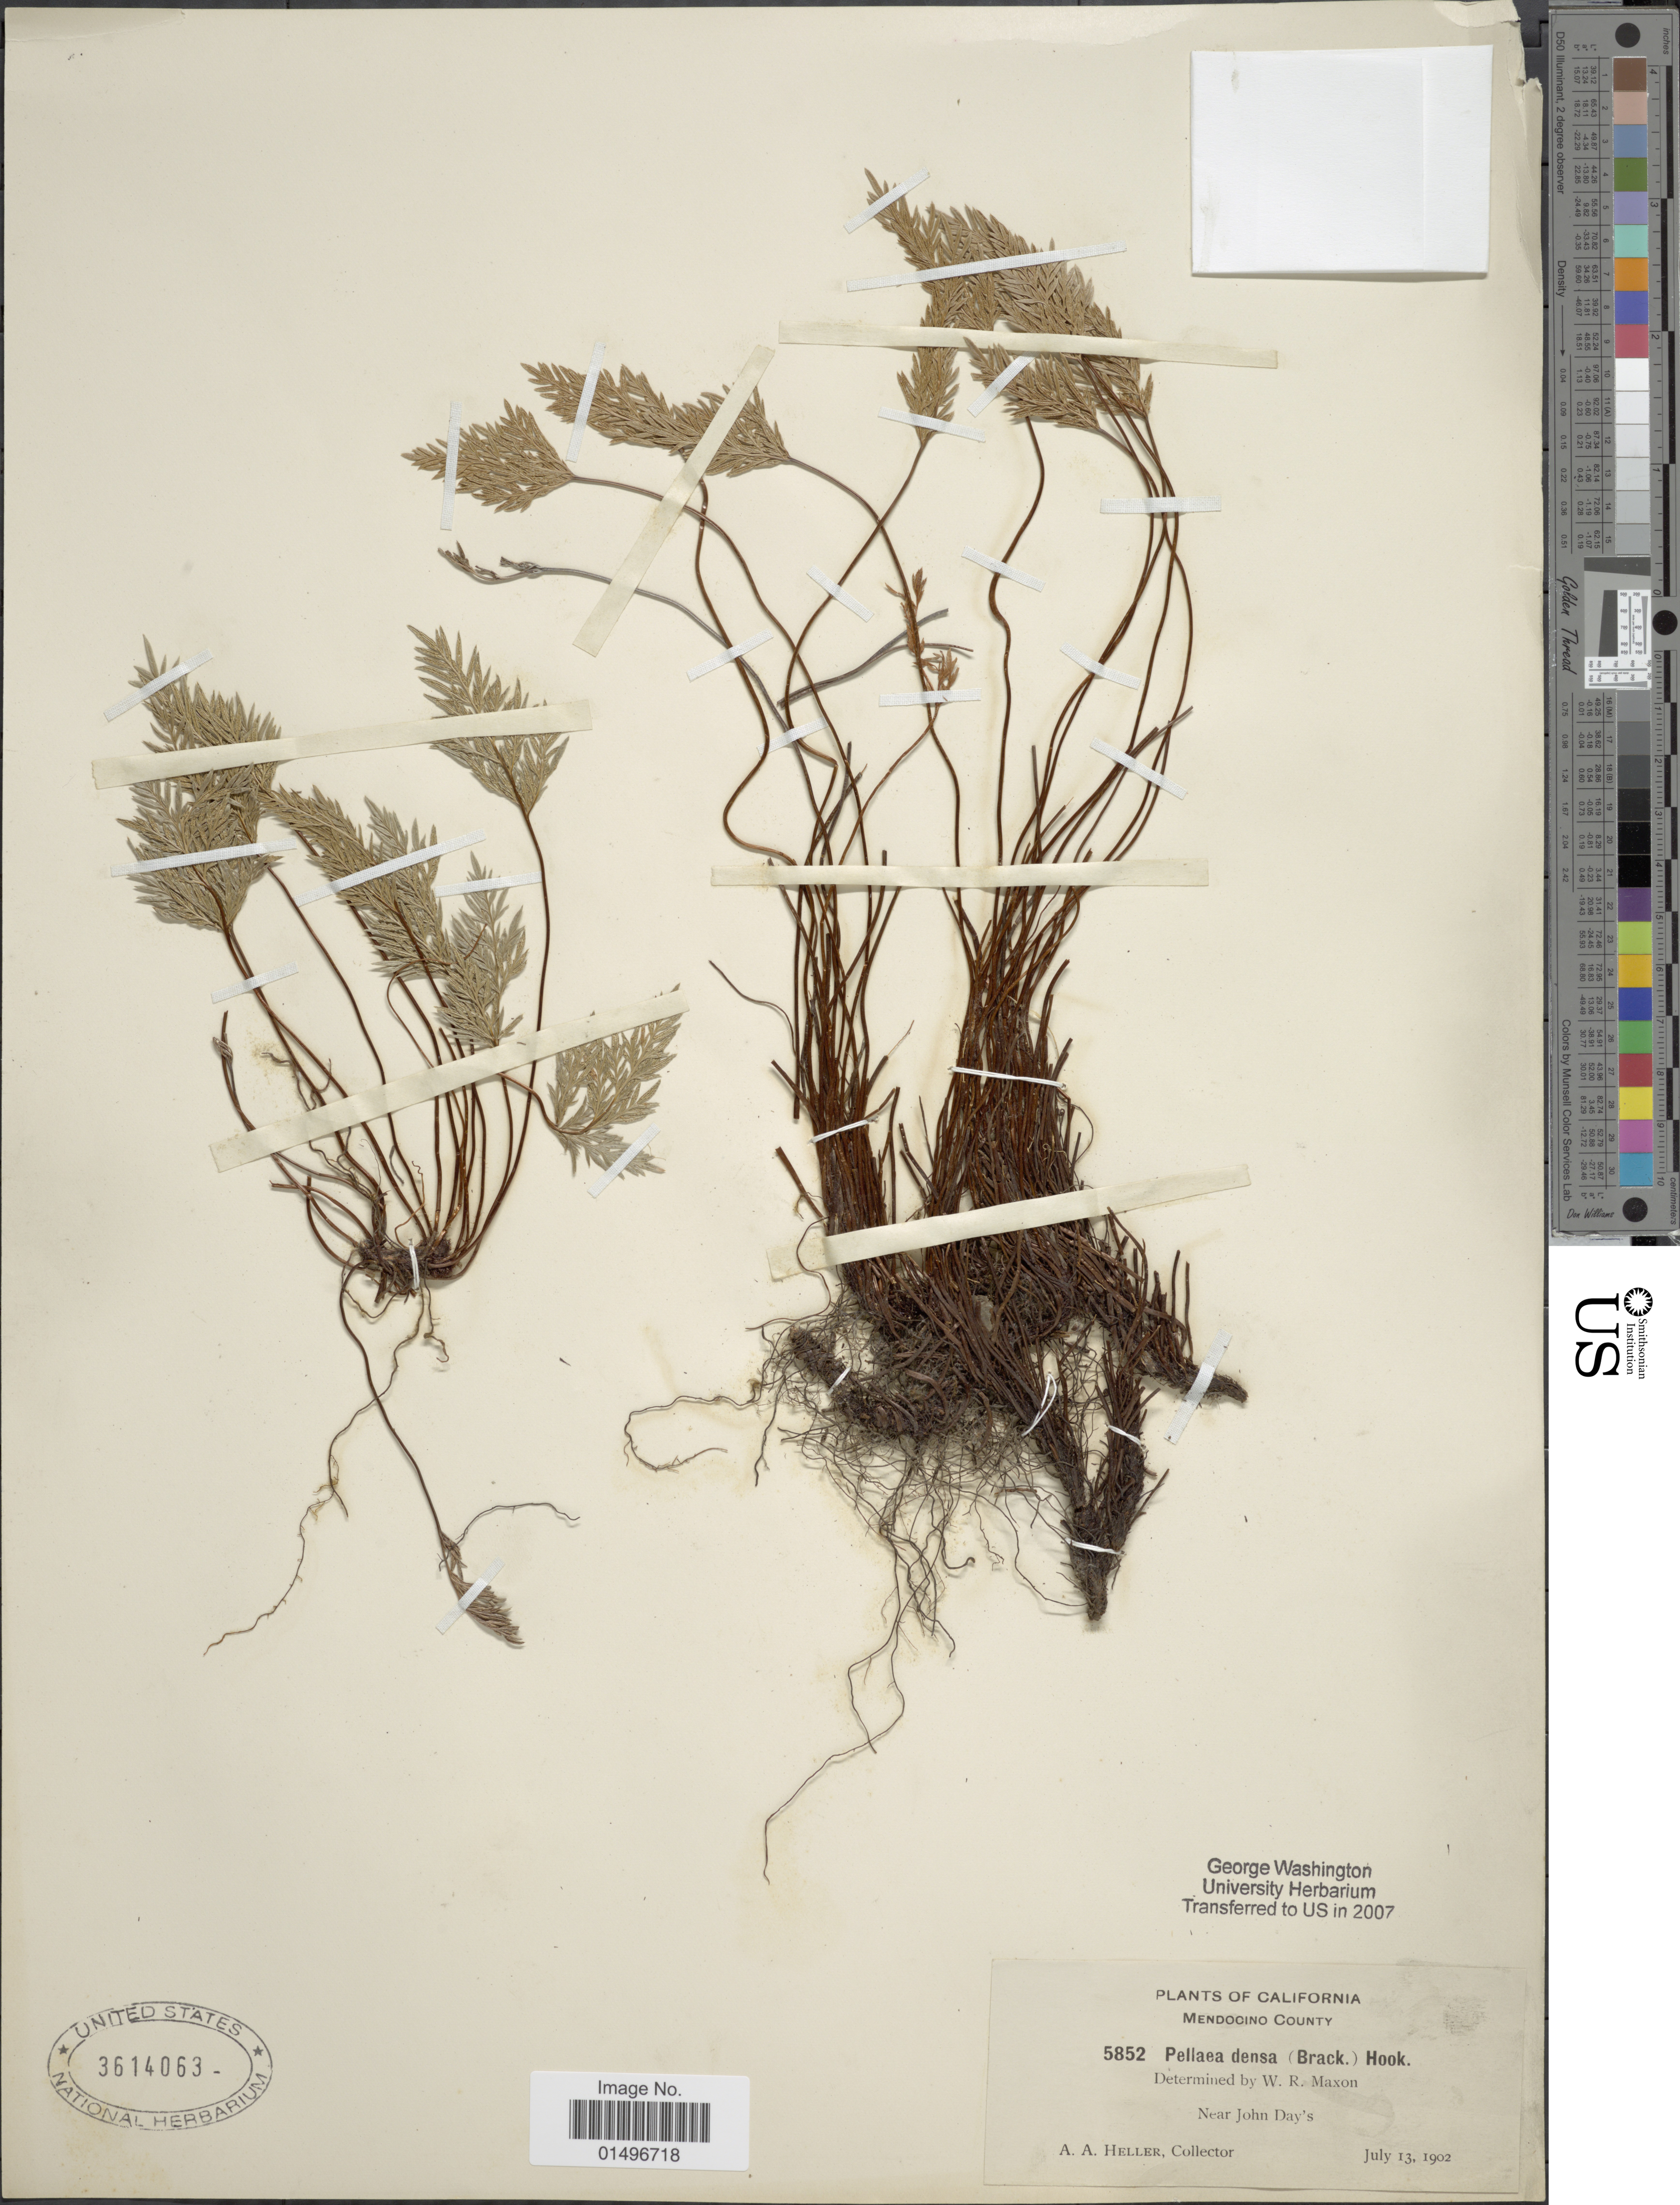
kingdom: Plantae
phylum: Tracheophyta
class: Polypodiopsida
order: Polypodiales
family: Pteridaceae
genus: Aspidotis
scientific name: Aspidotis densa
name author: (Brack.) Lellinger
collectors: A. A. Heller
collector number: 5852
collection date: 1902-07-13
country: United States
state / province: California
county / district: Mendocino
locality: California, Mendocino County, near John Day's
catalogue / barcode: US 3614063